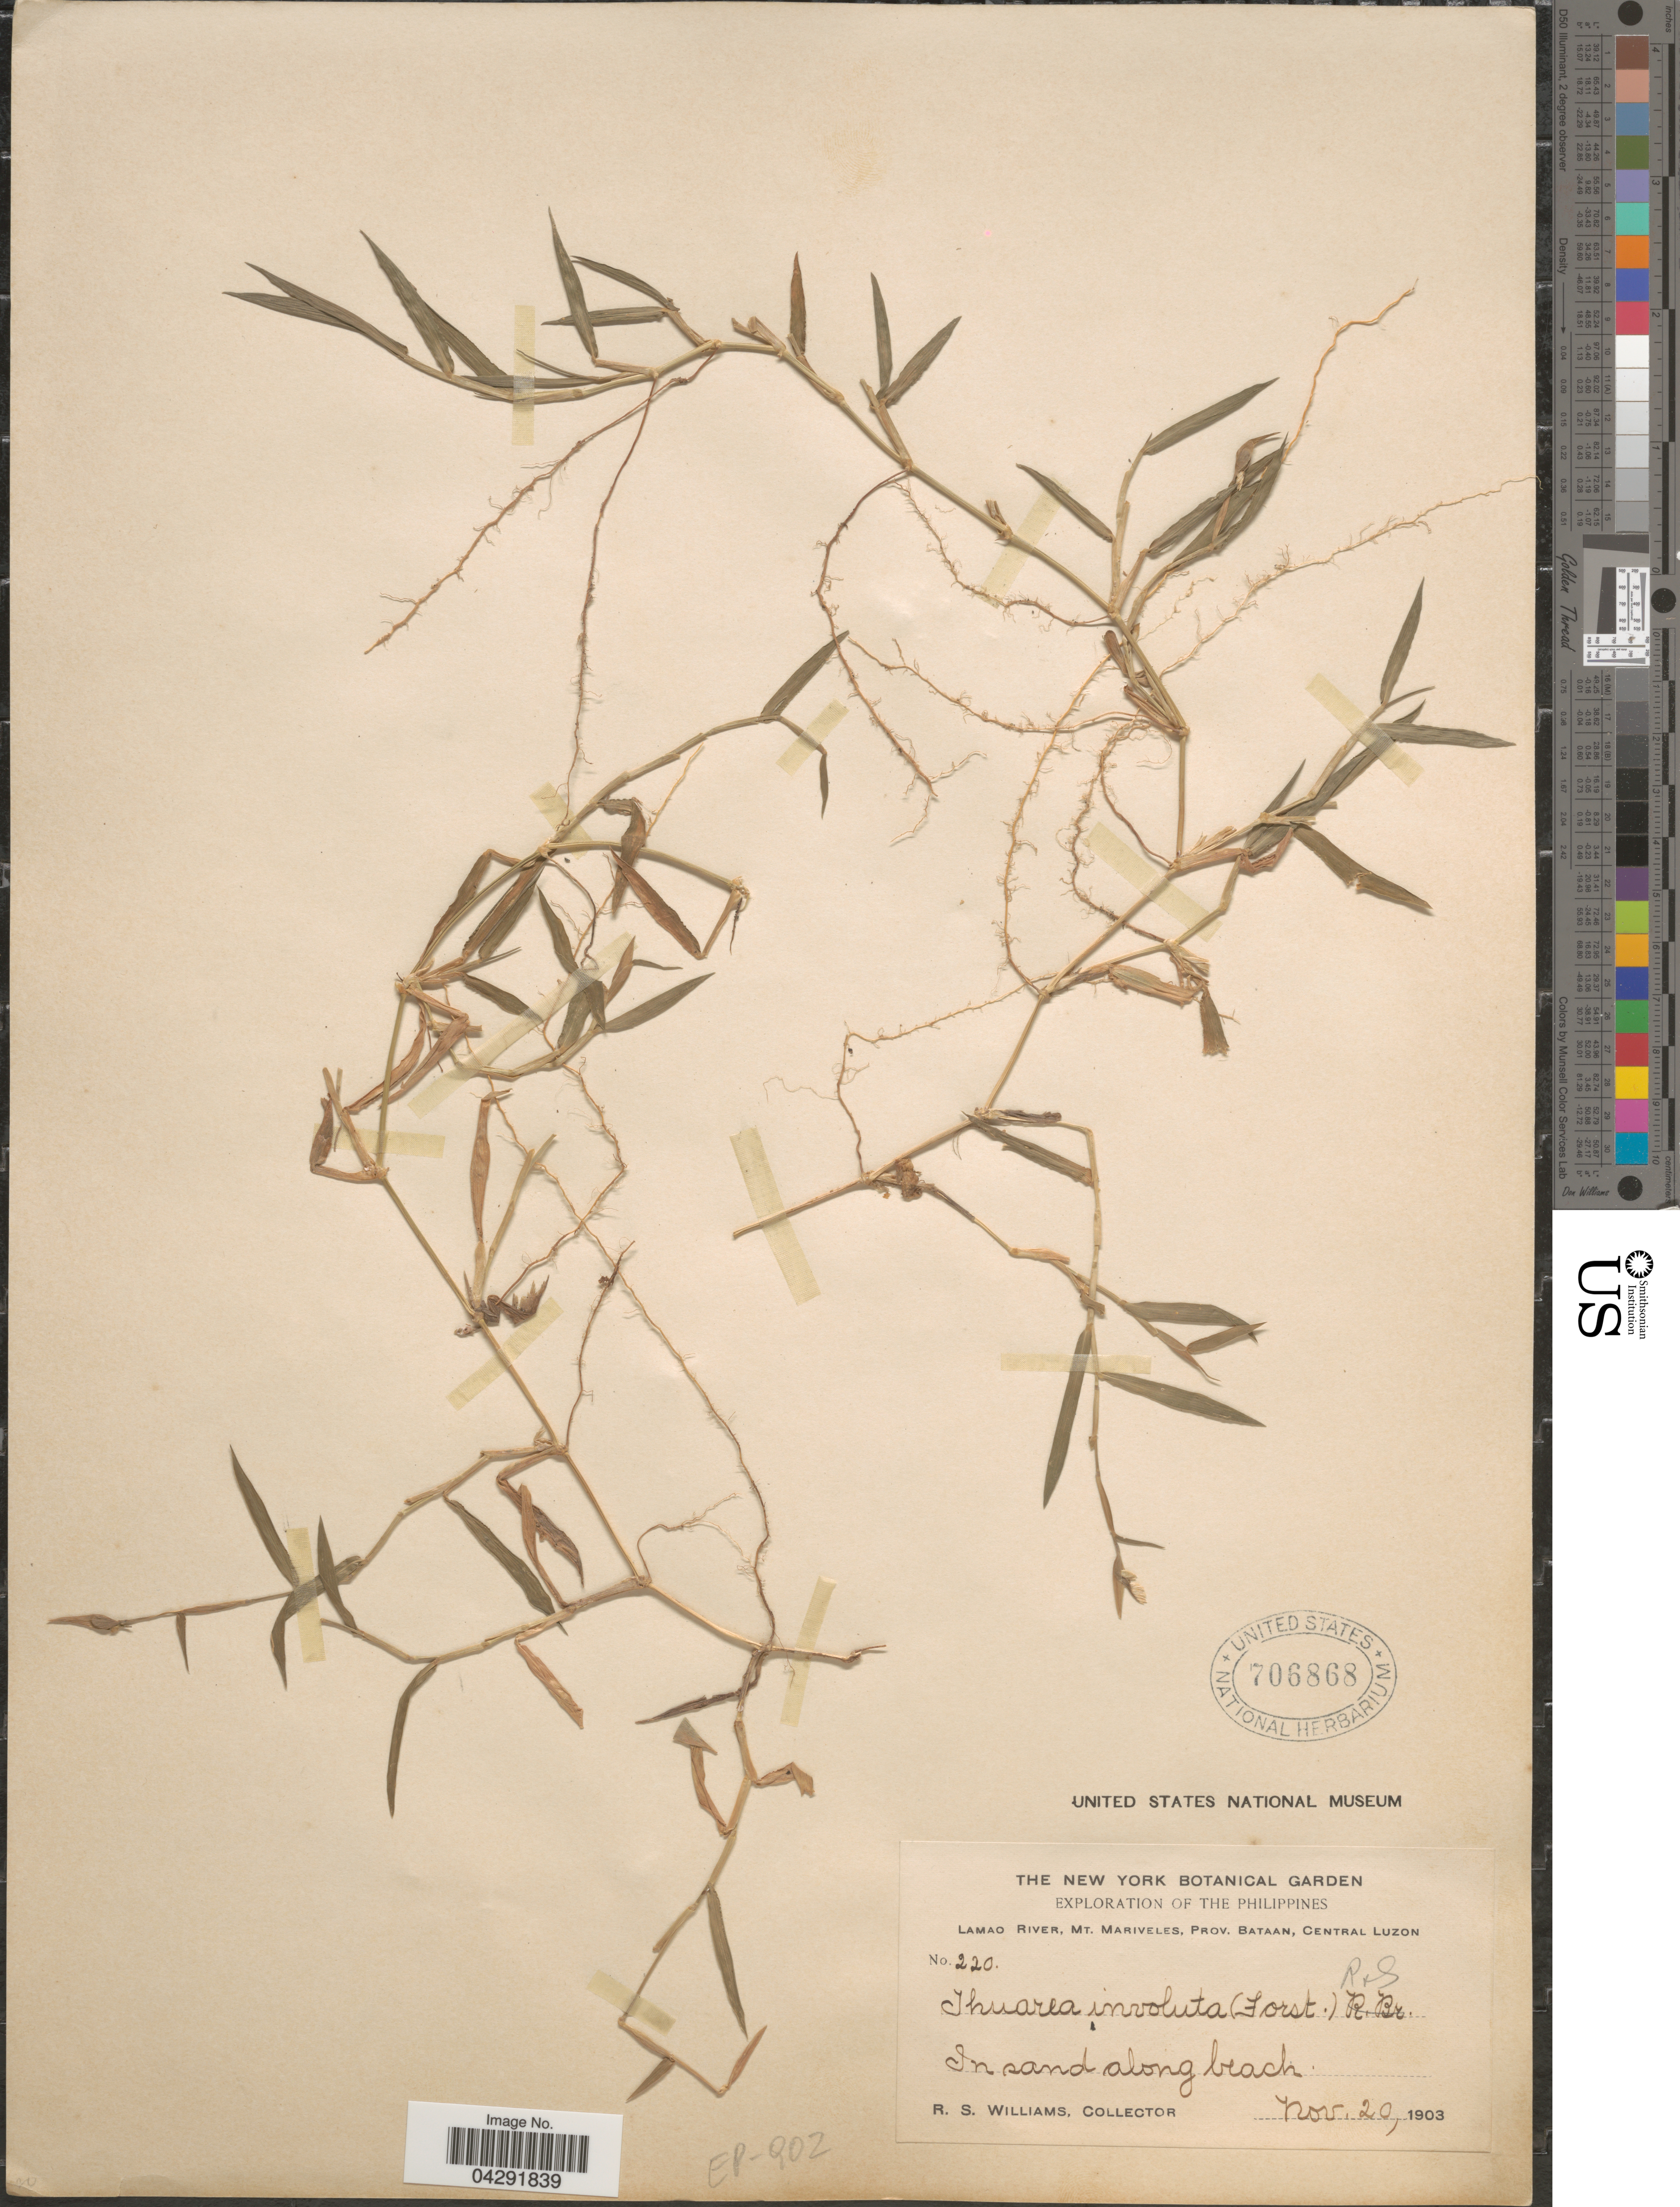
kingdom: Plantae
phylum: Tracheophyta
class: Liliopsida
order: Poales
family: Poaceae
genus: Thuarea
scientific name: Thuarea involuta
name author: (G. Forst.) R. Br. ex Sm.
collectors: R. S. Williams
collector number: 220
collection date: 1903-11-20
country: Philippines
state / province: Central Luzon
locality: Exploration of the Philippines. Lamao River, Mt. Mariveles, Prov. Bataan. In sand along beach.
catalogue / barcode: US 706868